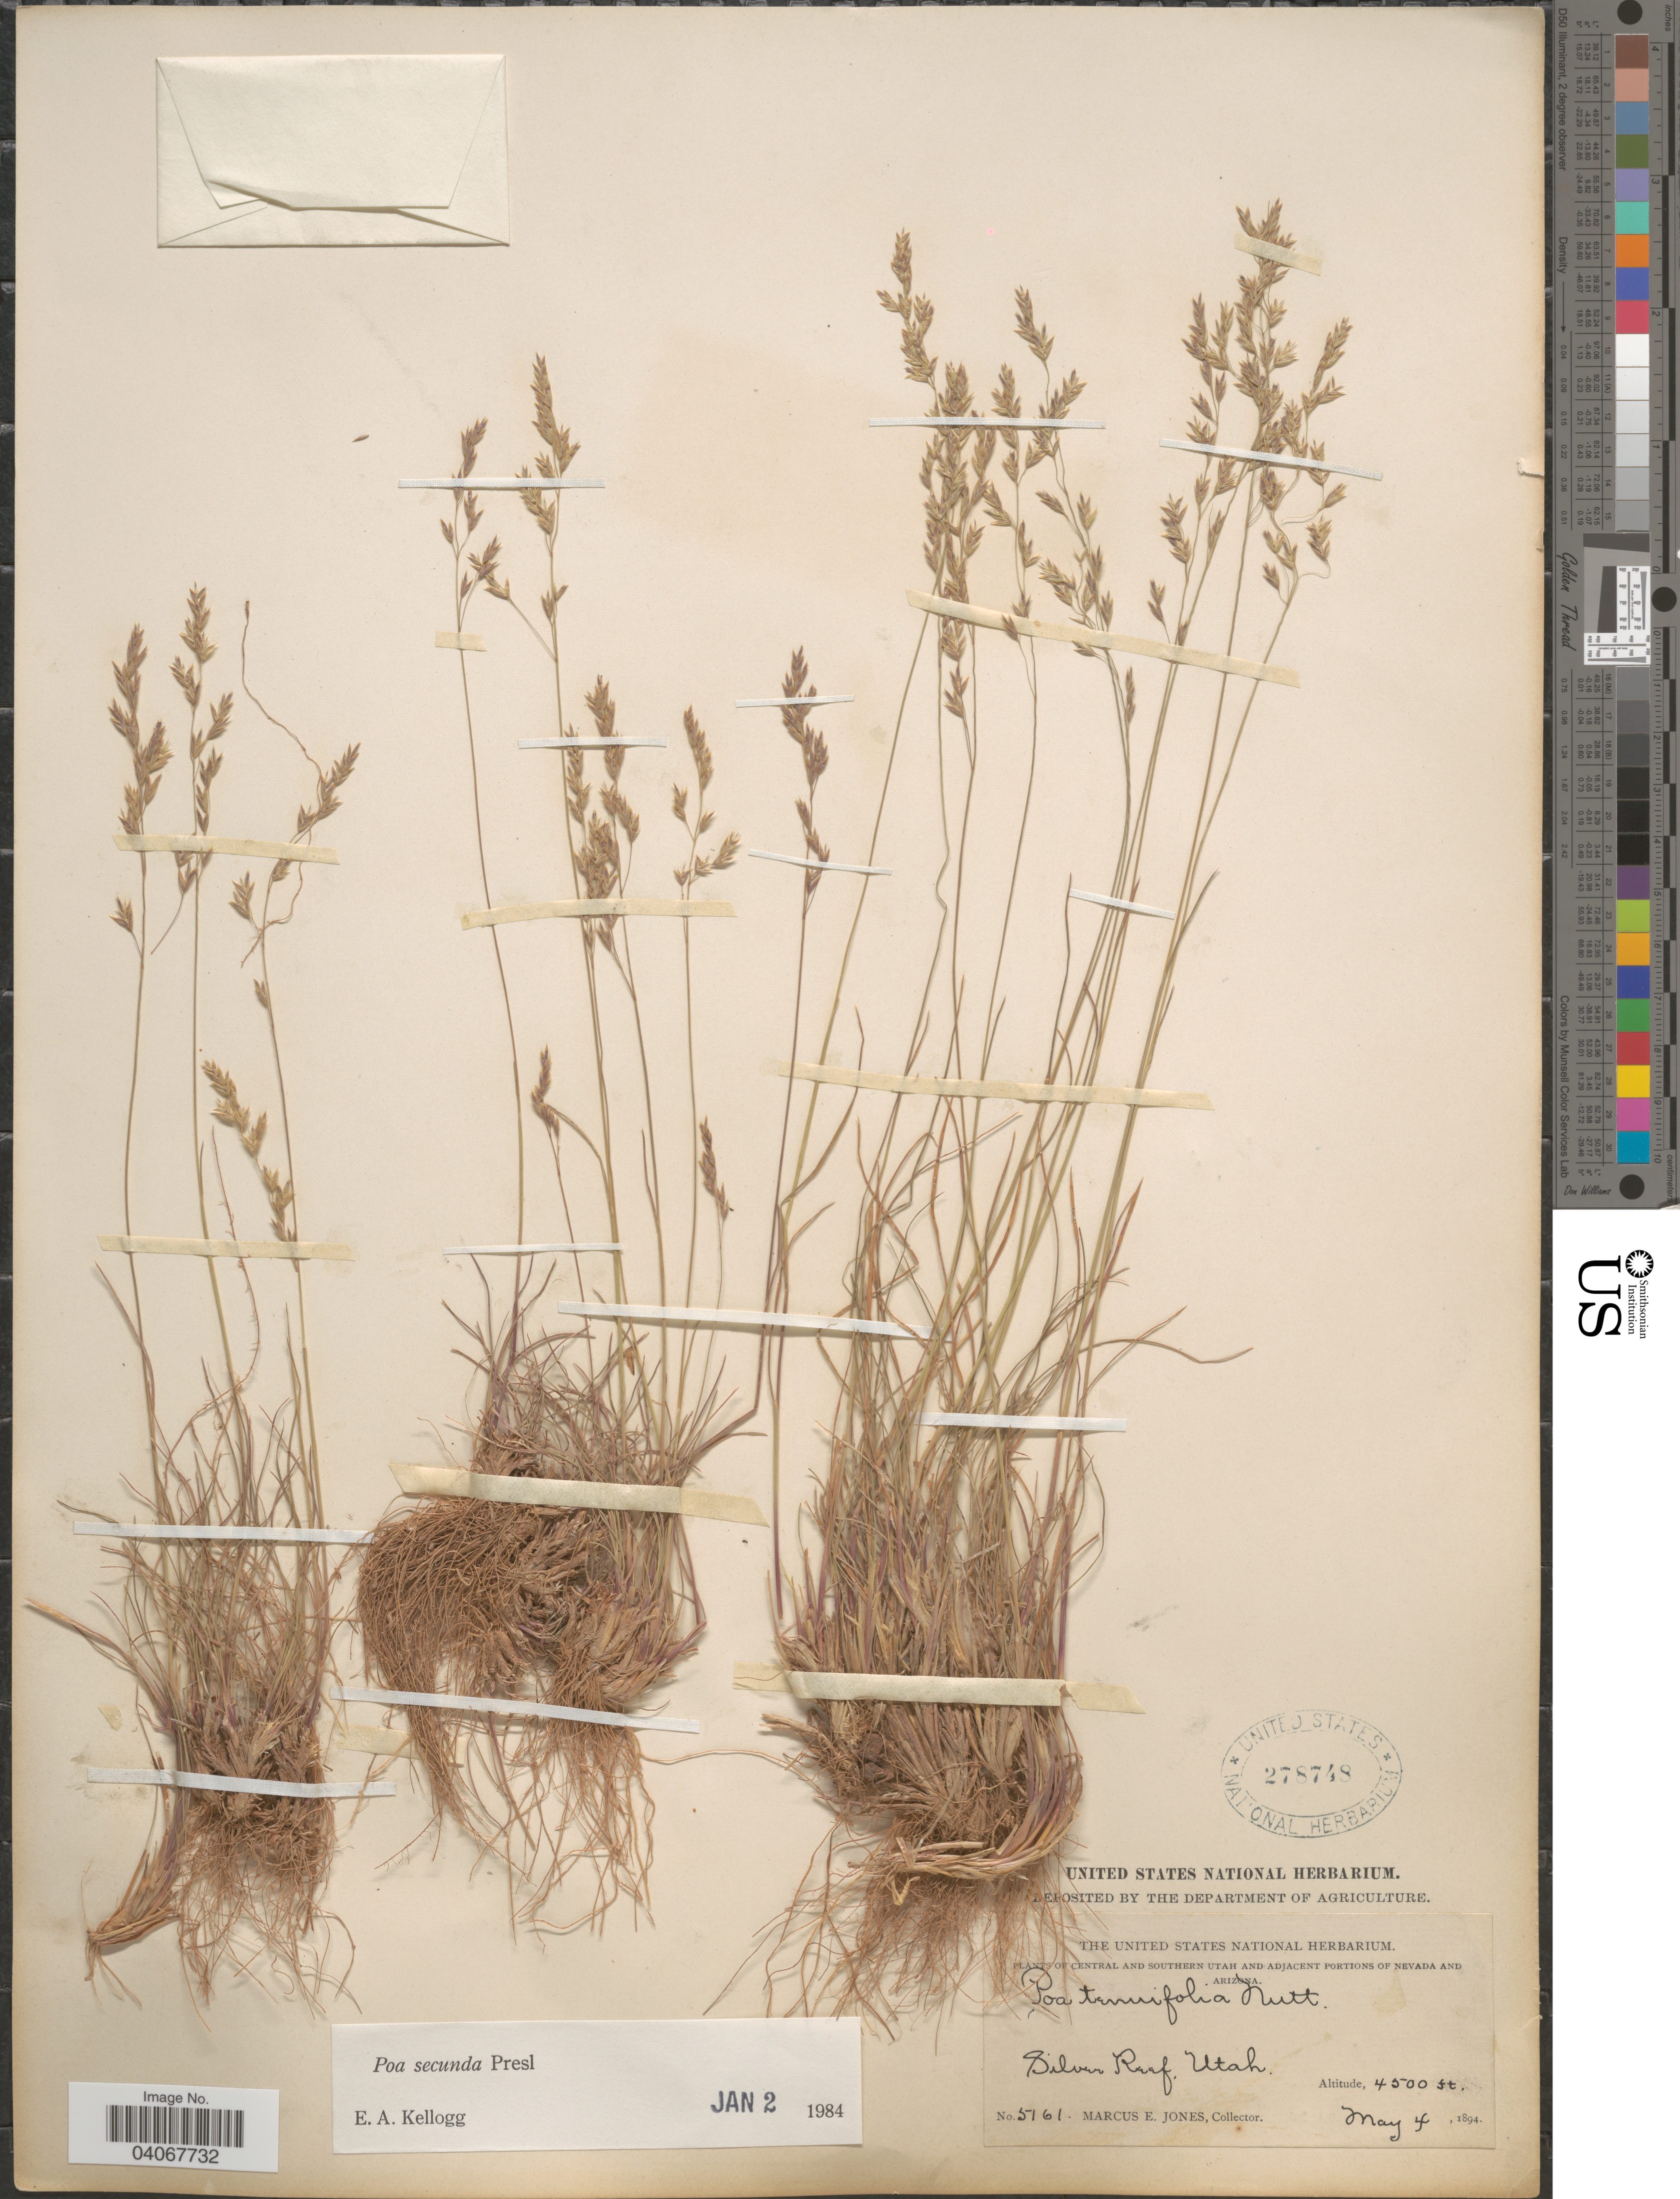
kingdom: Plantae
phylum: Tracheophyta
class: Liliopsida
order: Poales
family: Poaceae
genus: Poa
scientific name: Poa secunda subsp. secunda var. secunda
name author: J. Presl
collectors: M. E. Jones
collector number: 5161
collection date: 1894-05-04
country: United States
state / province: Utah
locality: Central and Southern Utah. Silver Reef.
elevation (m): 1372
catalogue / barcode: US 278748